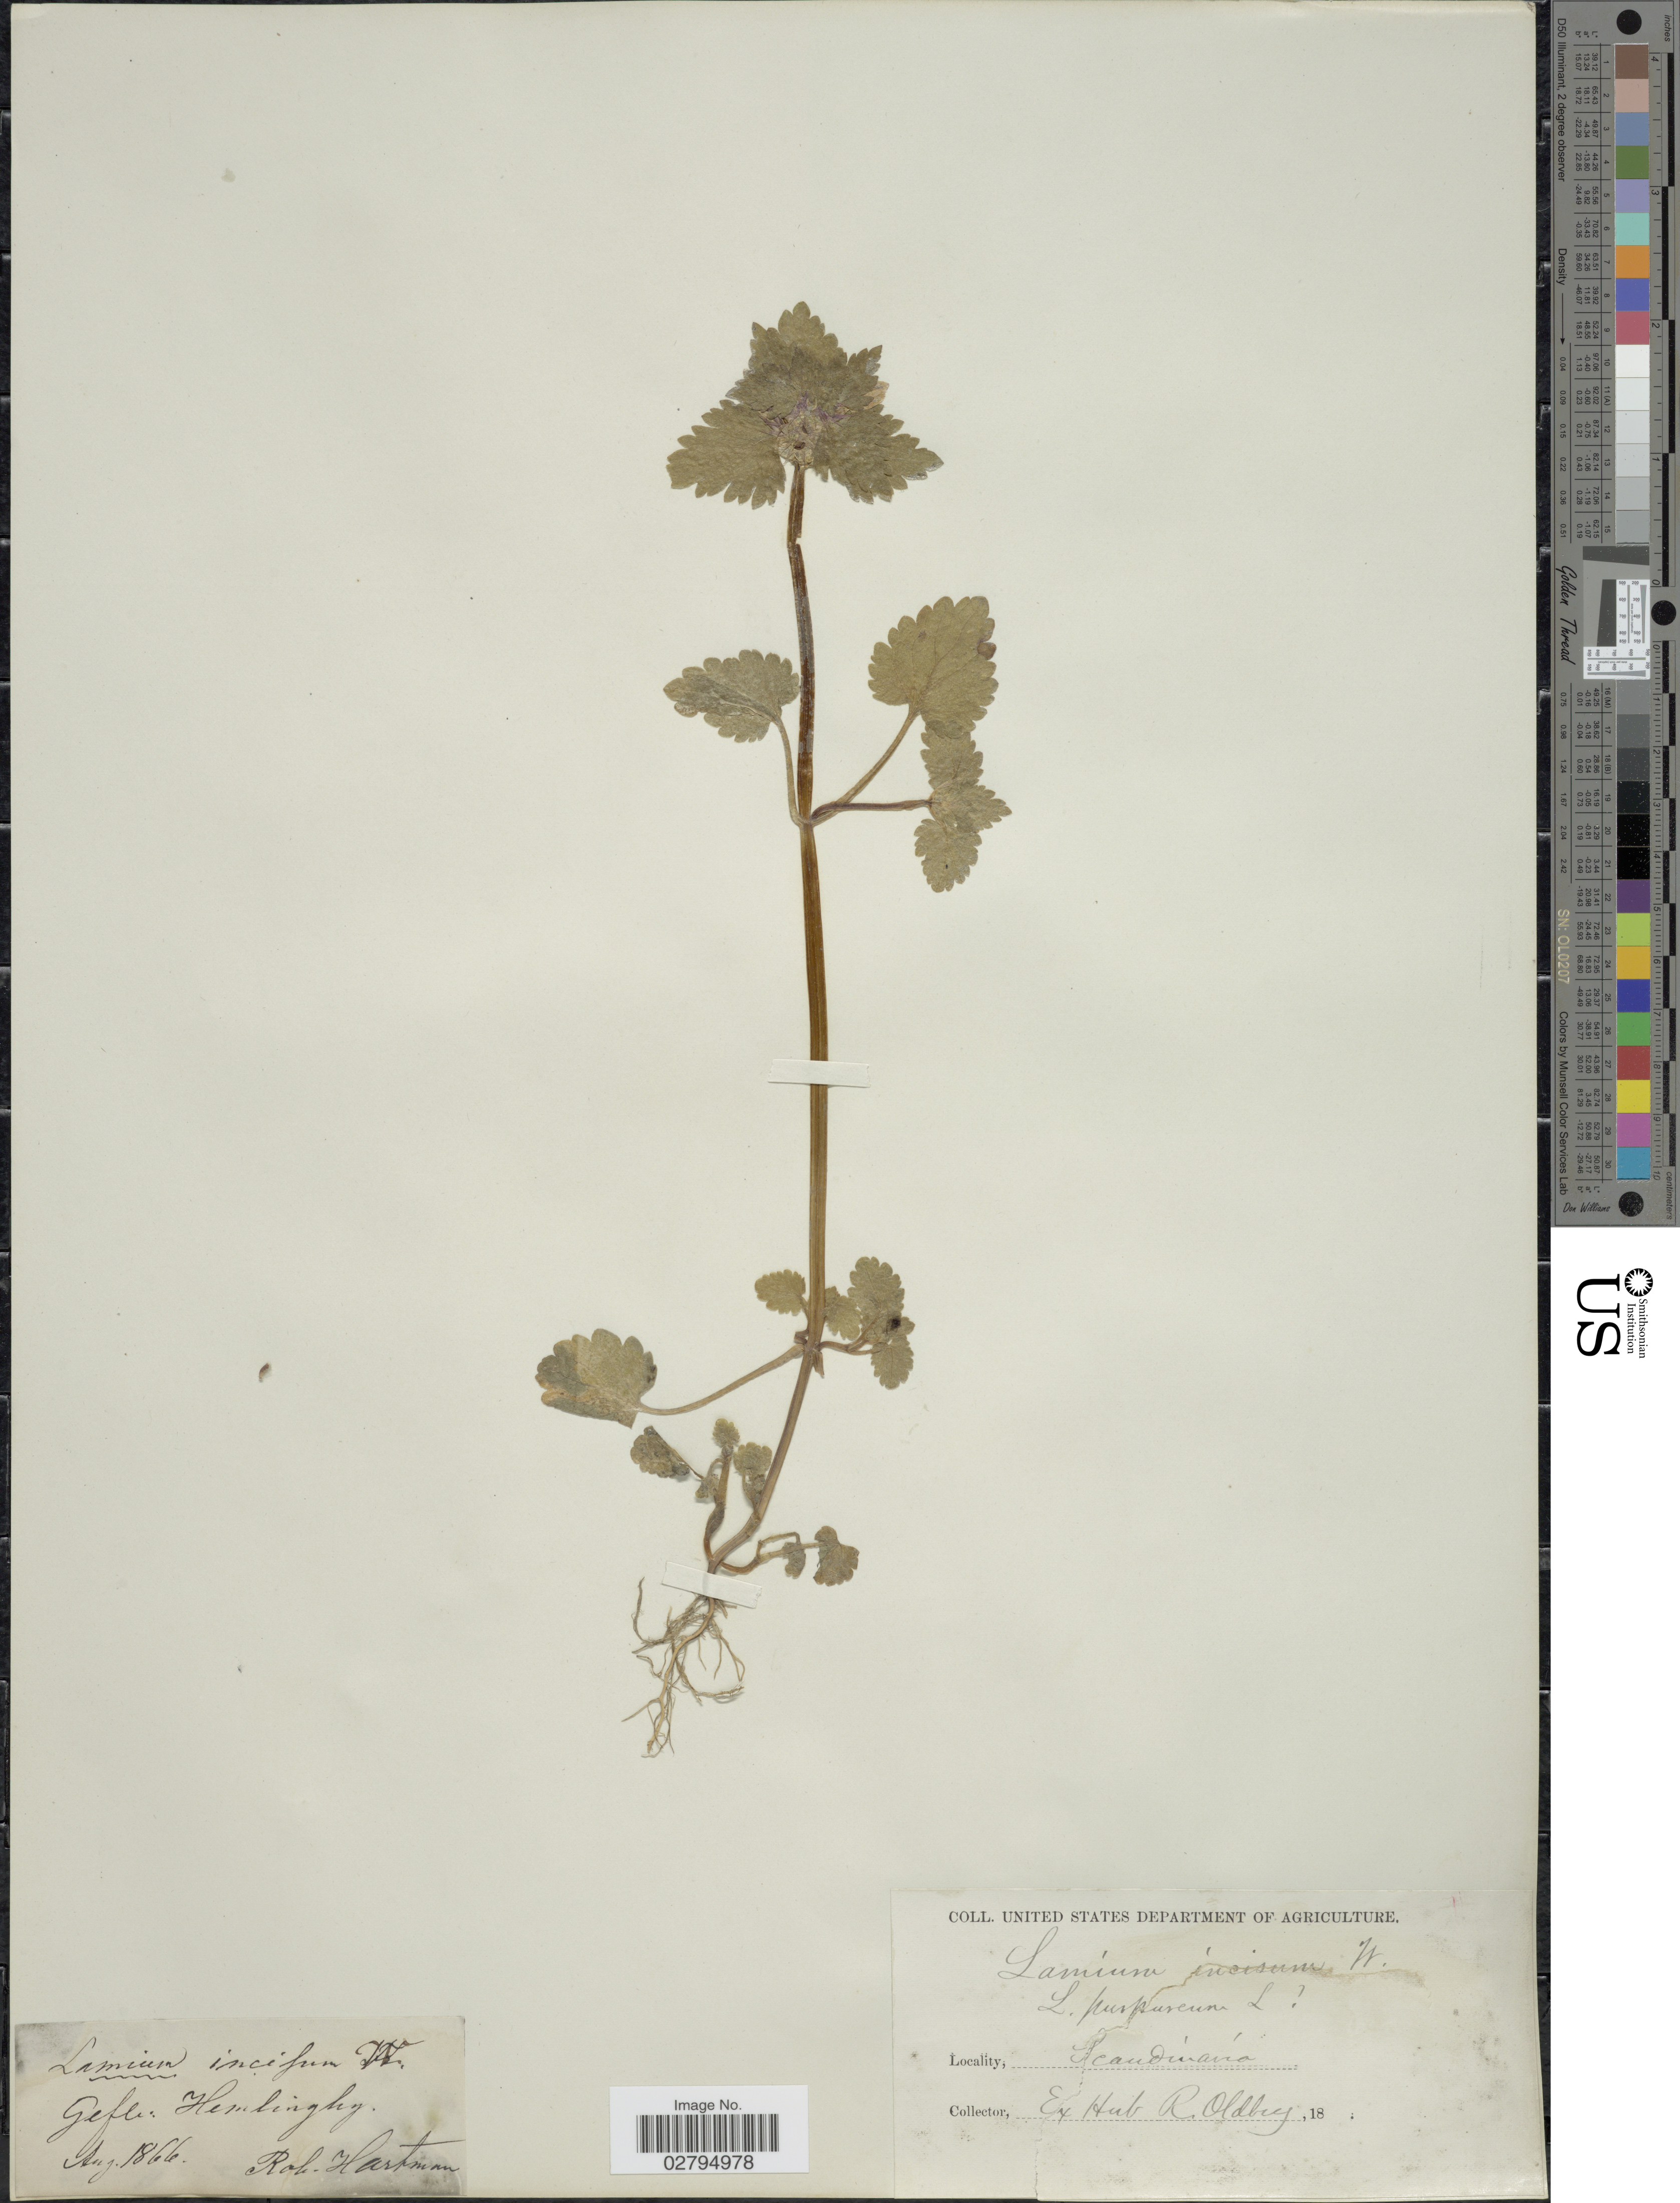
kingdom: Plantae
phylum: Tracheophyta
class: Magnoliopsida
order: Lamiales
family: Lamiaceae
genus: Lamium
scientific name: Lamium hybridum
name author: Vill.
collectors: R. W. Hartman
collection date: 1866-08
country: Sweden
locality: Scandinavia. Gefle: Hemlingby.